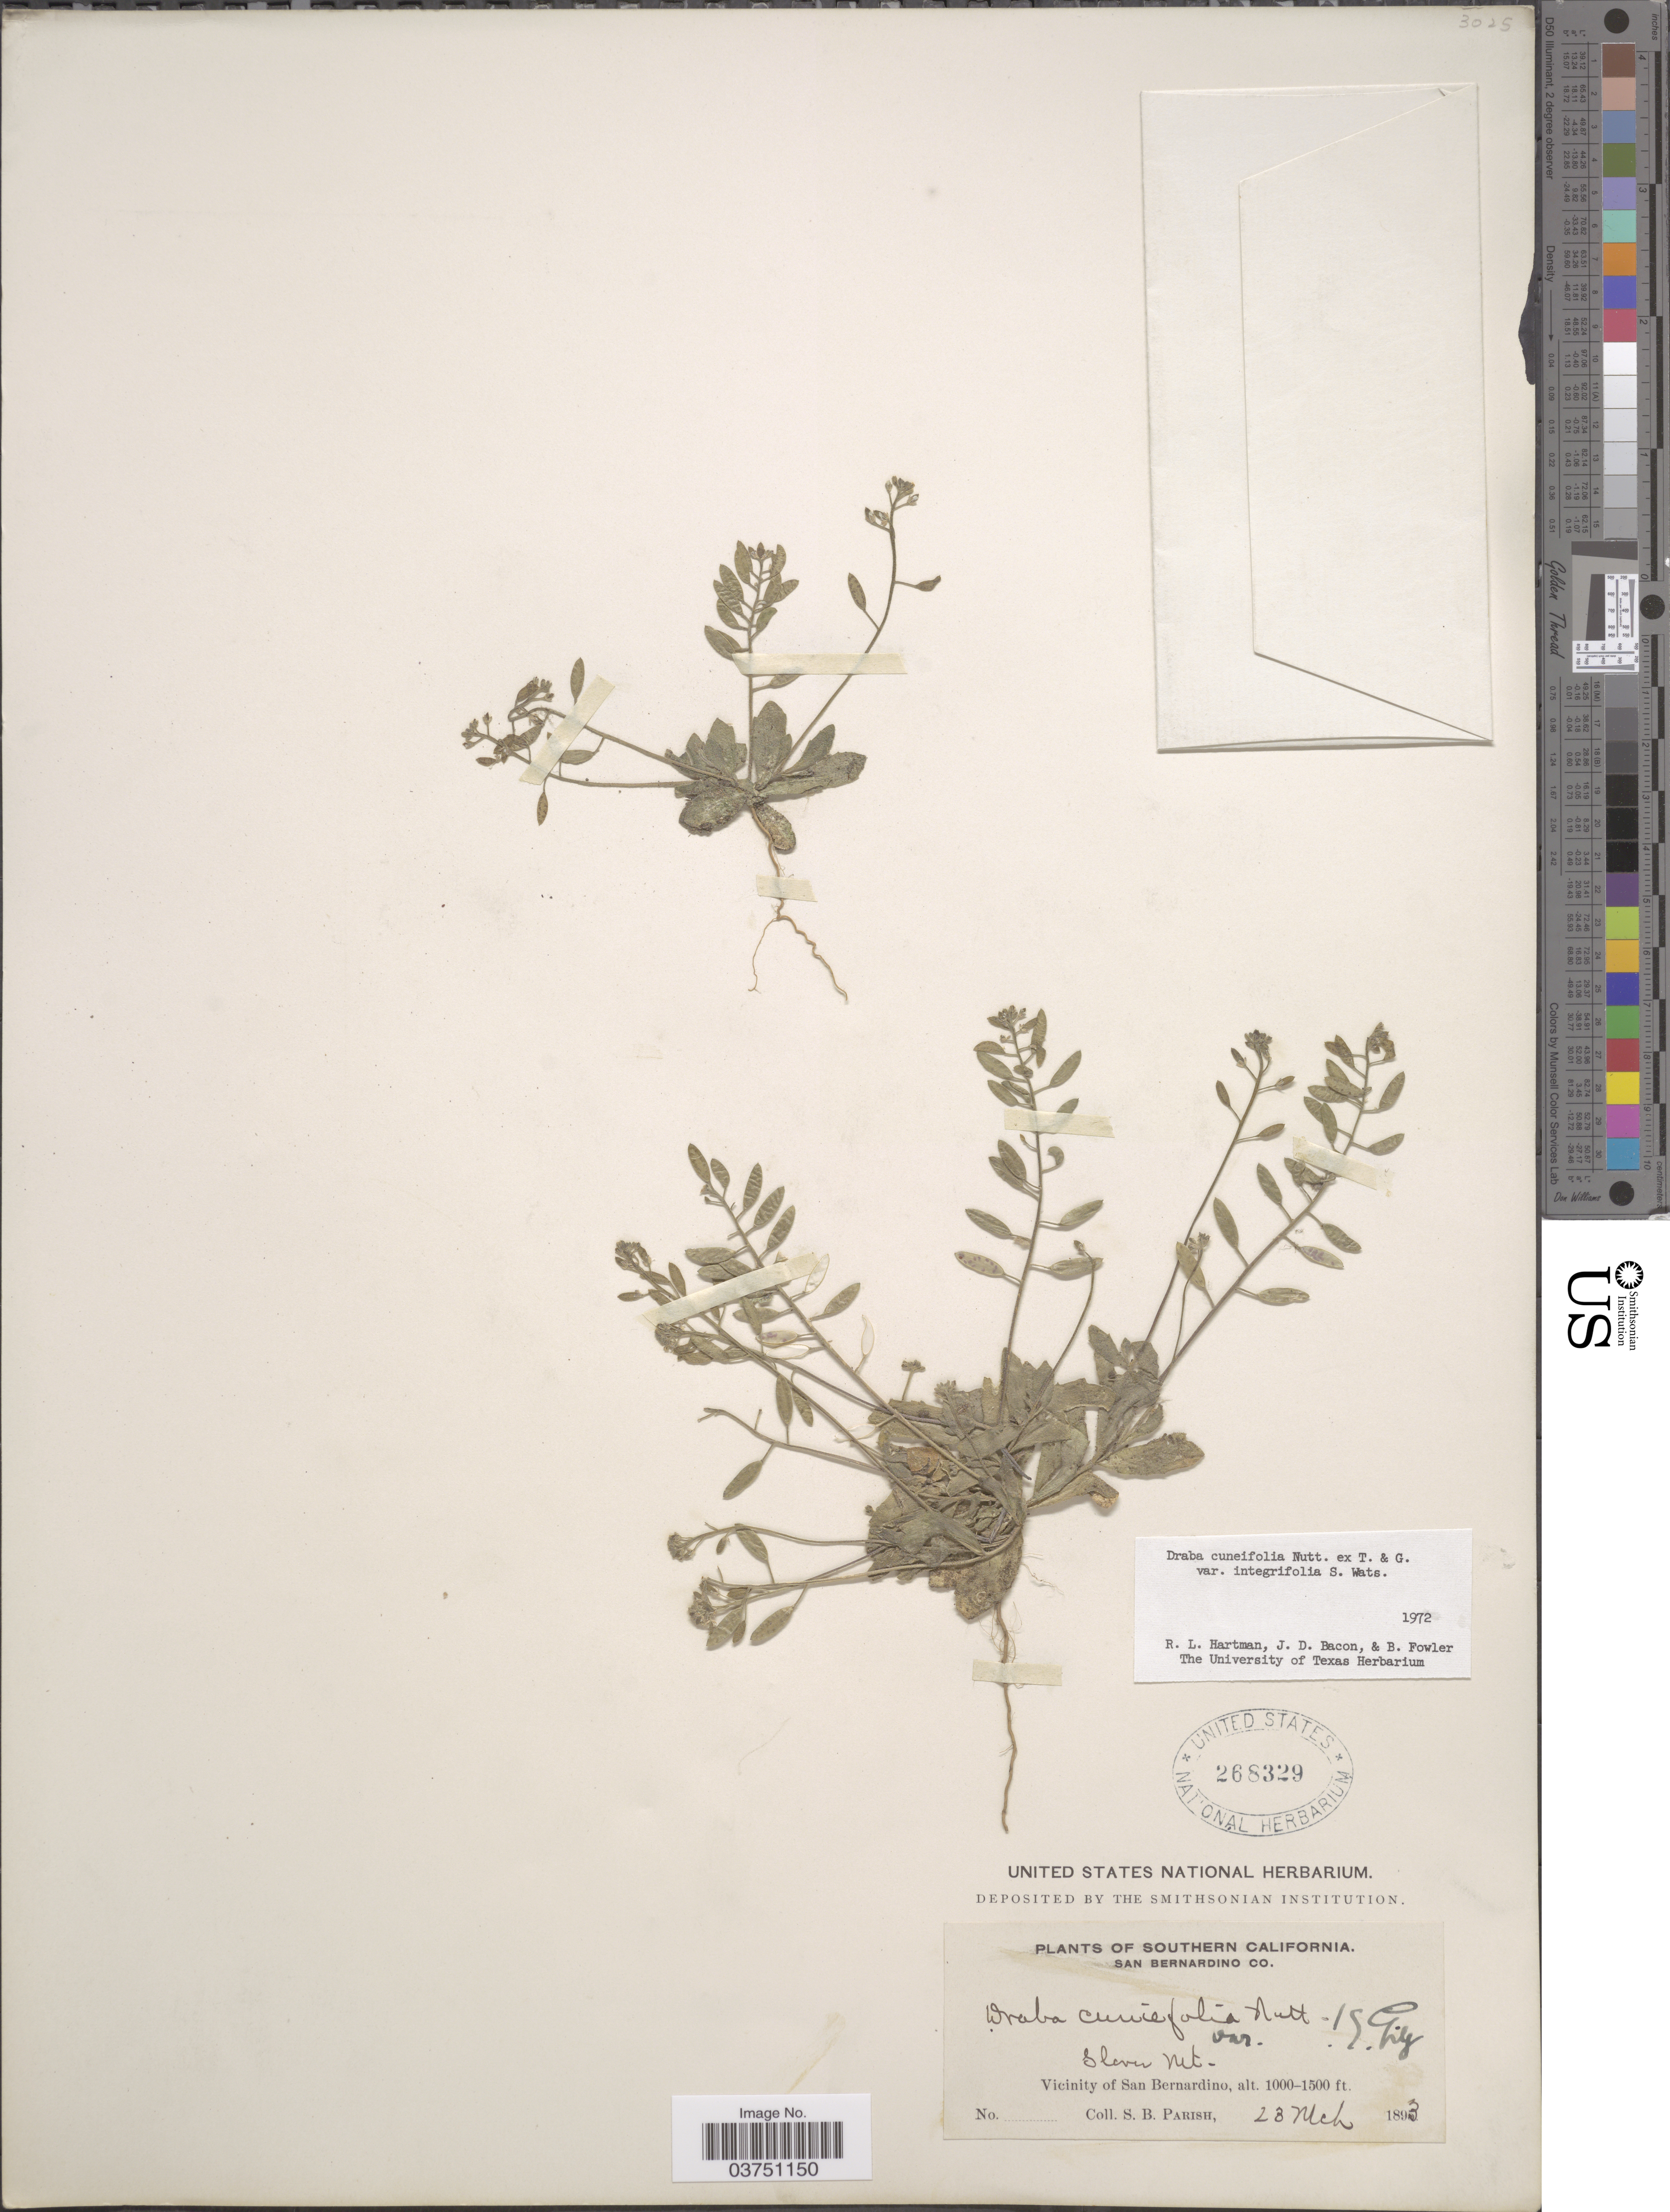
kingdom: Plantae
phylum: Tracheophyta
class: Magnoliopsida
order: Brassicales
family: Brassicaceae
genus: Draba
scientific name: Draba cuneifolia var. integrifolia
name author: S. Watson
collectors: S. B. Parish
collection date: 1893-03-23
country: United States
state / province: California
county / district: San Bernardino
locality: Southern California. San Bernardino Co. Slover Mt. Vicinity of San Bernardino.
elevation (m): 305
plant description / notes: Corrected "Haver Mt." to "Slover Mt." Filled county field.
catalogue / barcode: US 268329